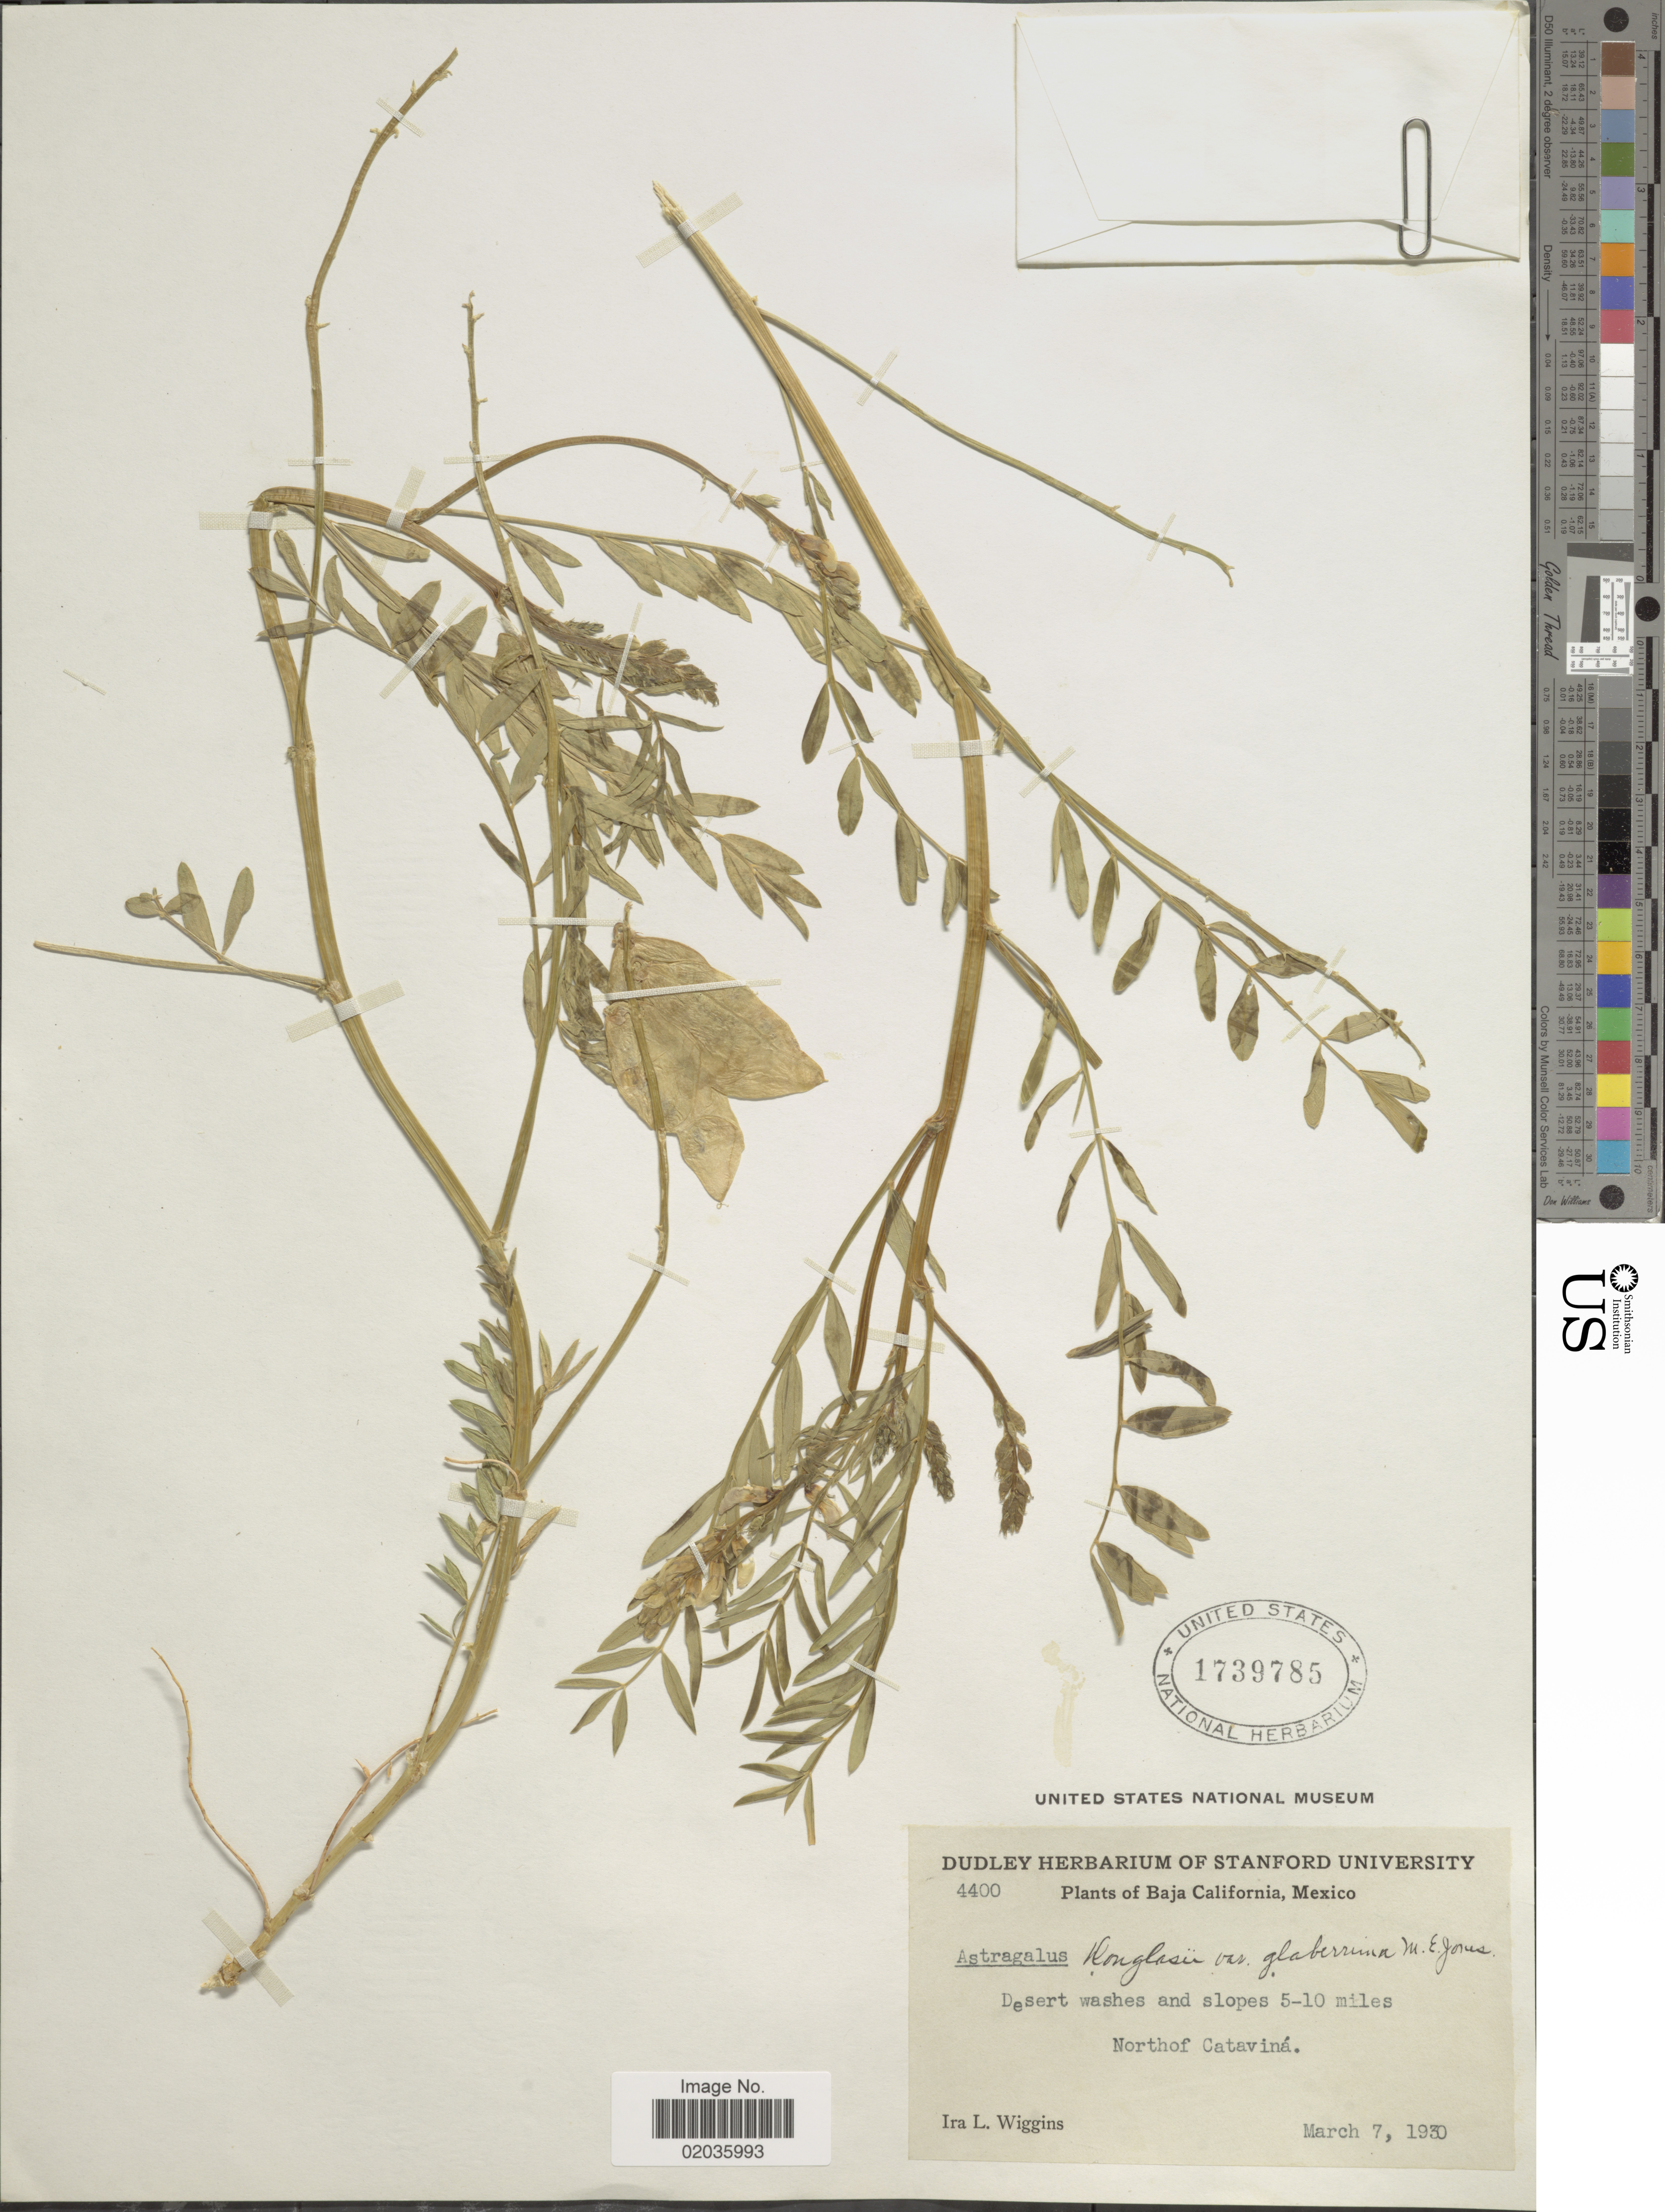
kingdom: Plantae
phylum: Tracheophyta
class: Magnoliopsida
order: Fabales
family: Fabaceae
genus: Astragalus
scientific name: Astragalus douglasii var. glaberrimus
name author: M.E. Jones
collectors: I. L. Wiggins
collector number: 4400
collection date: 1930-03-07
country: Mexico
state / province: Baja California Norte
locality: Baja California, Mexico, Desert washes and slopes 5-10 miles North of Catavina.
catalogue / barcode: US 1739785